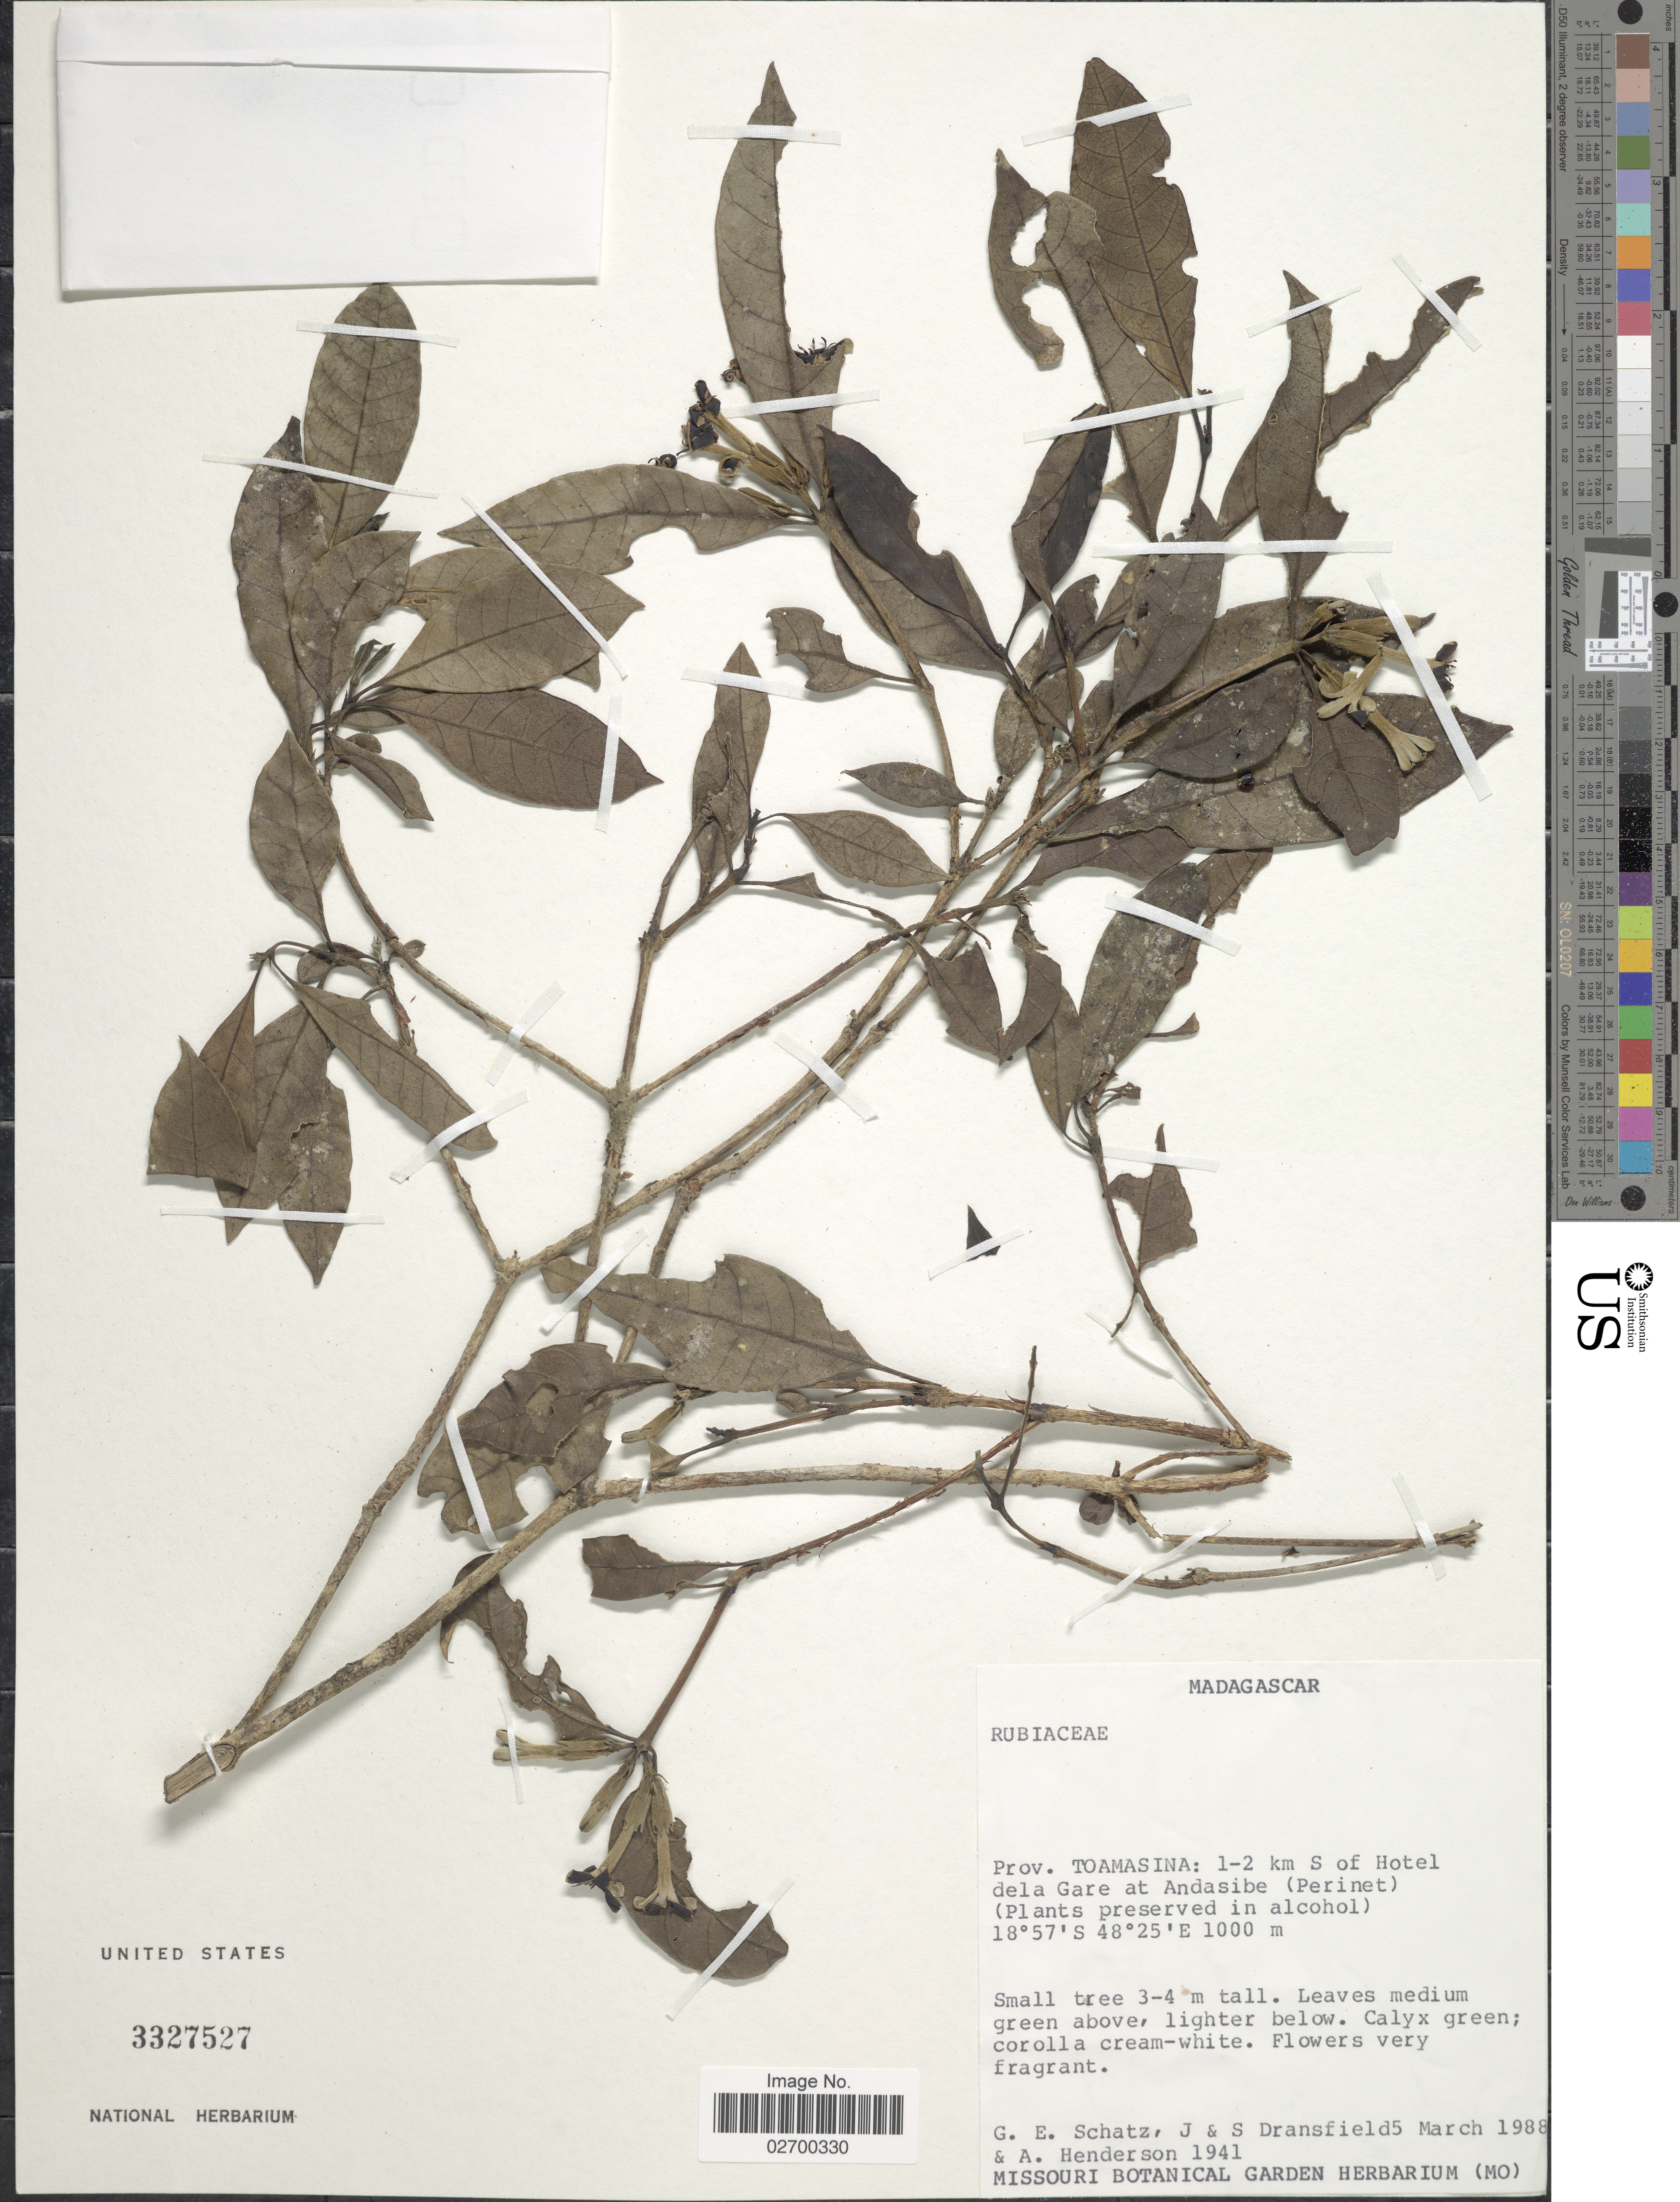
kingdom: Plantae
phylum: Tracheophyta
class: Magnoliopsida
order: Gentianales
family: Rubiaceae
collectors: G. Schatz, J. Dransfield, S. Dransfield & A. Henderson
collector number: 1941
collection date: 1988-03-05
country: Madagascar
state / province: Alaotra Mangoro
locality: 1-2 km S of Hotel dela Gare at Andasibe (Perinet)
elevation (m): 1000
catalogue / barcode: US 3327527